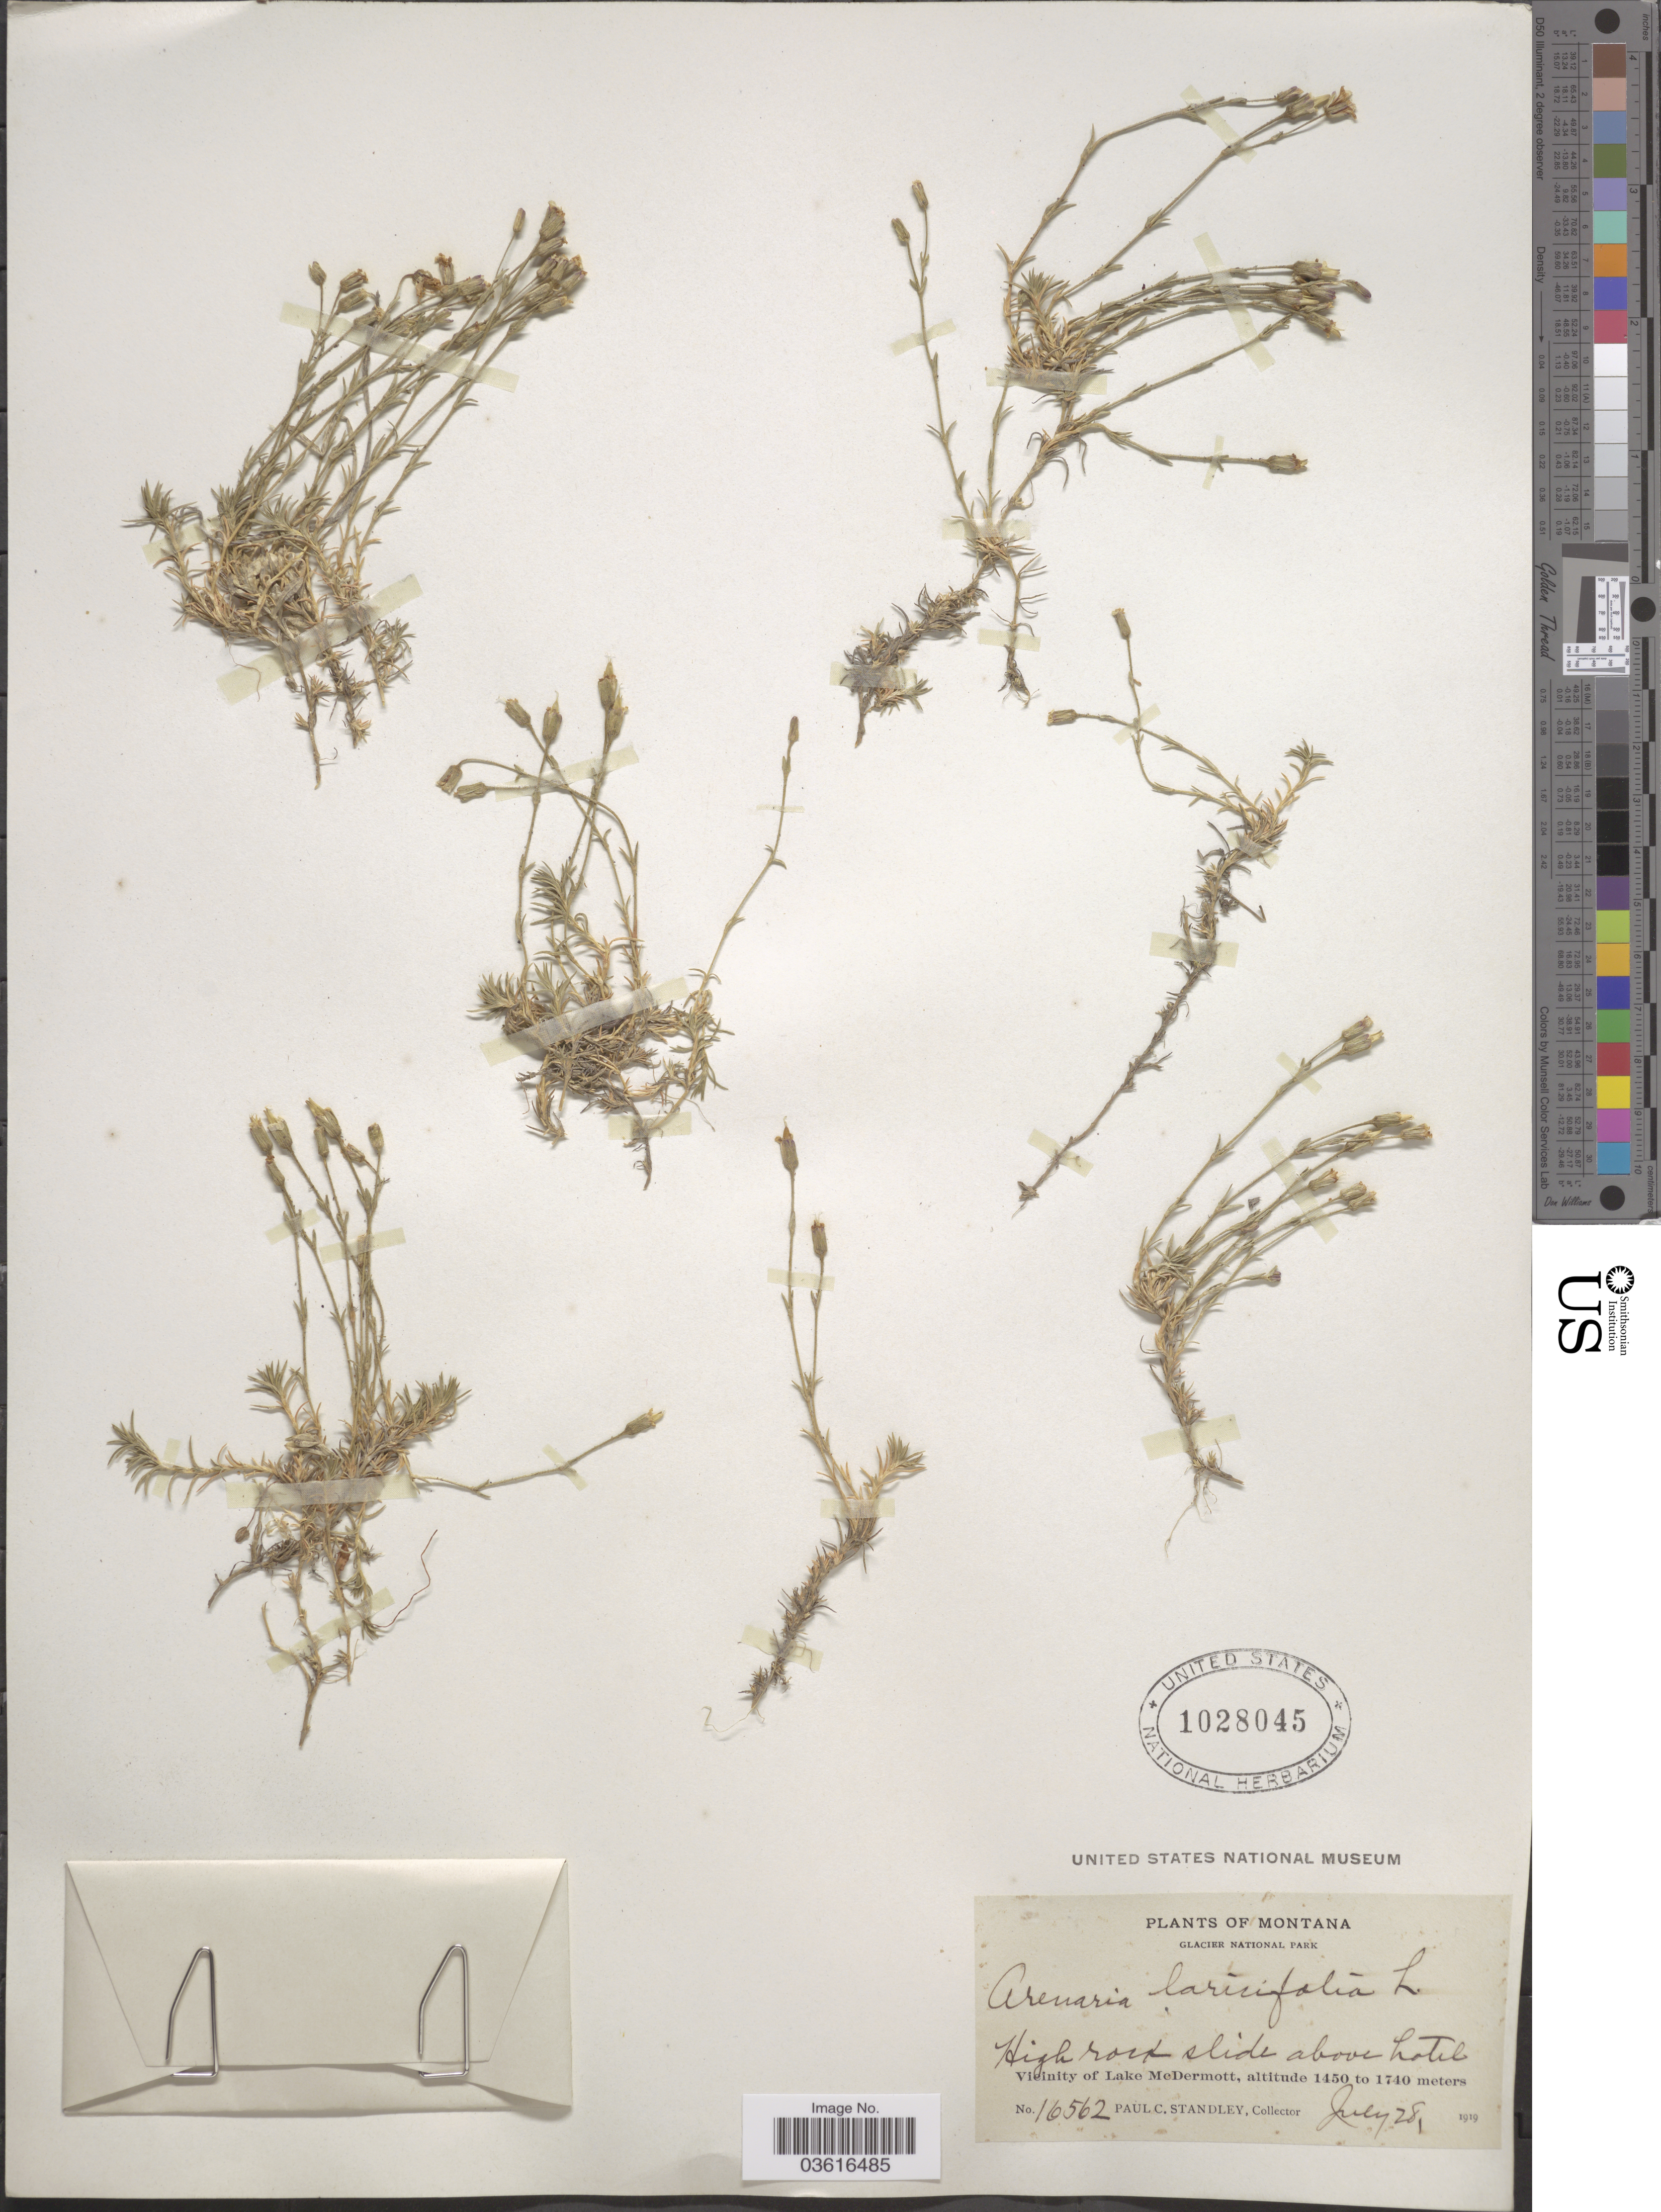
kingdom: Plantae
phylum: Tracheophyta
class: Magnoliopsida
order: Caryophyllales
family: Caryophyllaceae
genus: Cherleria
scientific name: Cherleria obtusiloba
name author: (Rydb.) A.J. Moore & Dillenb.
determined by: Strong, M. T., (US), Smithsonian Institution - National Museum of Natural History (UNITED STATES)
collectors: P. C. Standley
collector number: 16562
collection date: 1919-07-28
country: United States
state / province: Montana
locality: Glacier National Park. High rock slide above hotel. Vicinity of Lake McDermott.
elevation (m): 1450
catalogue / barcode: US 1028045